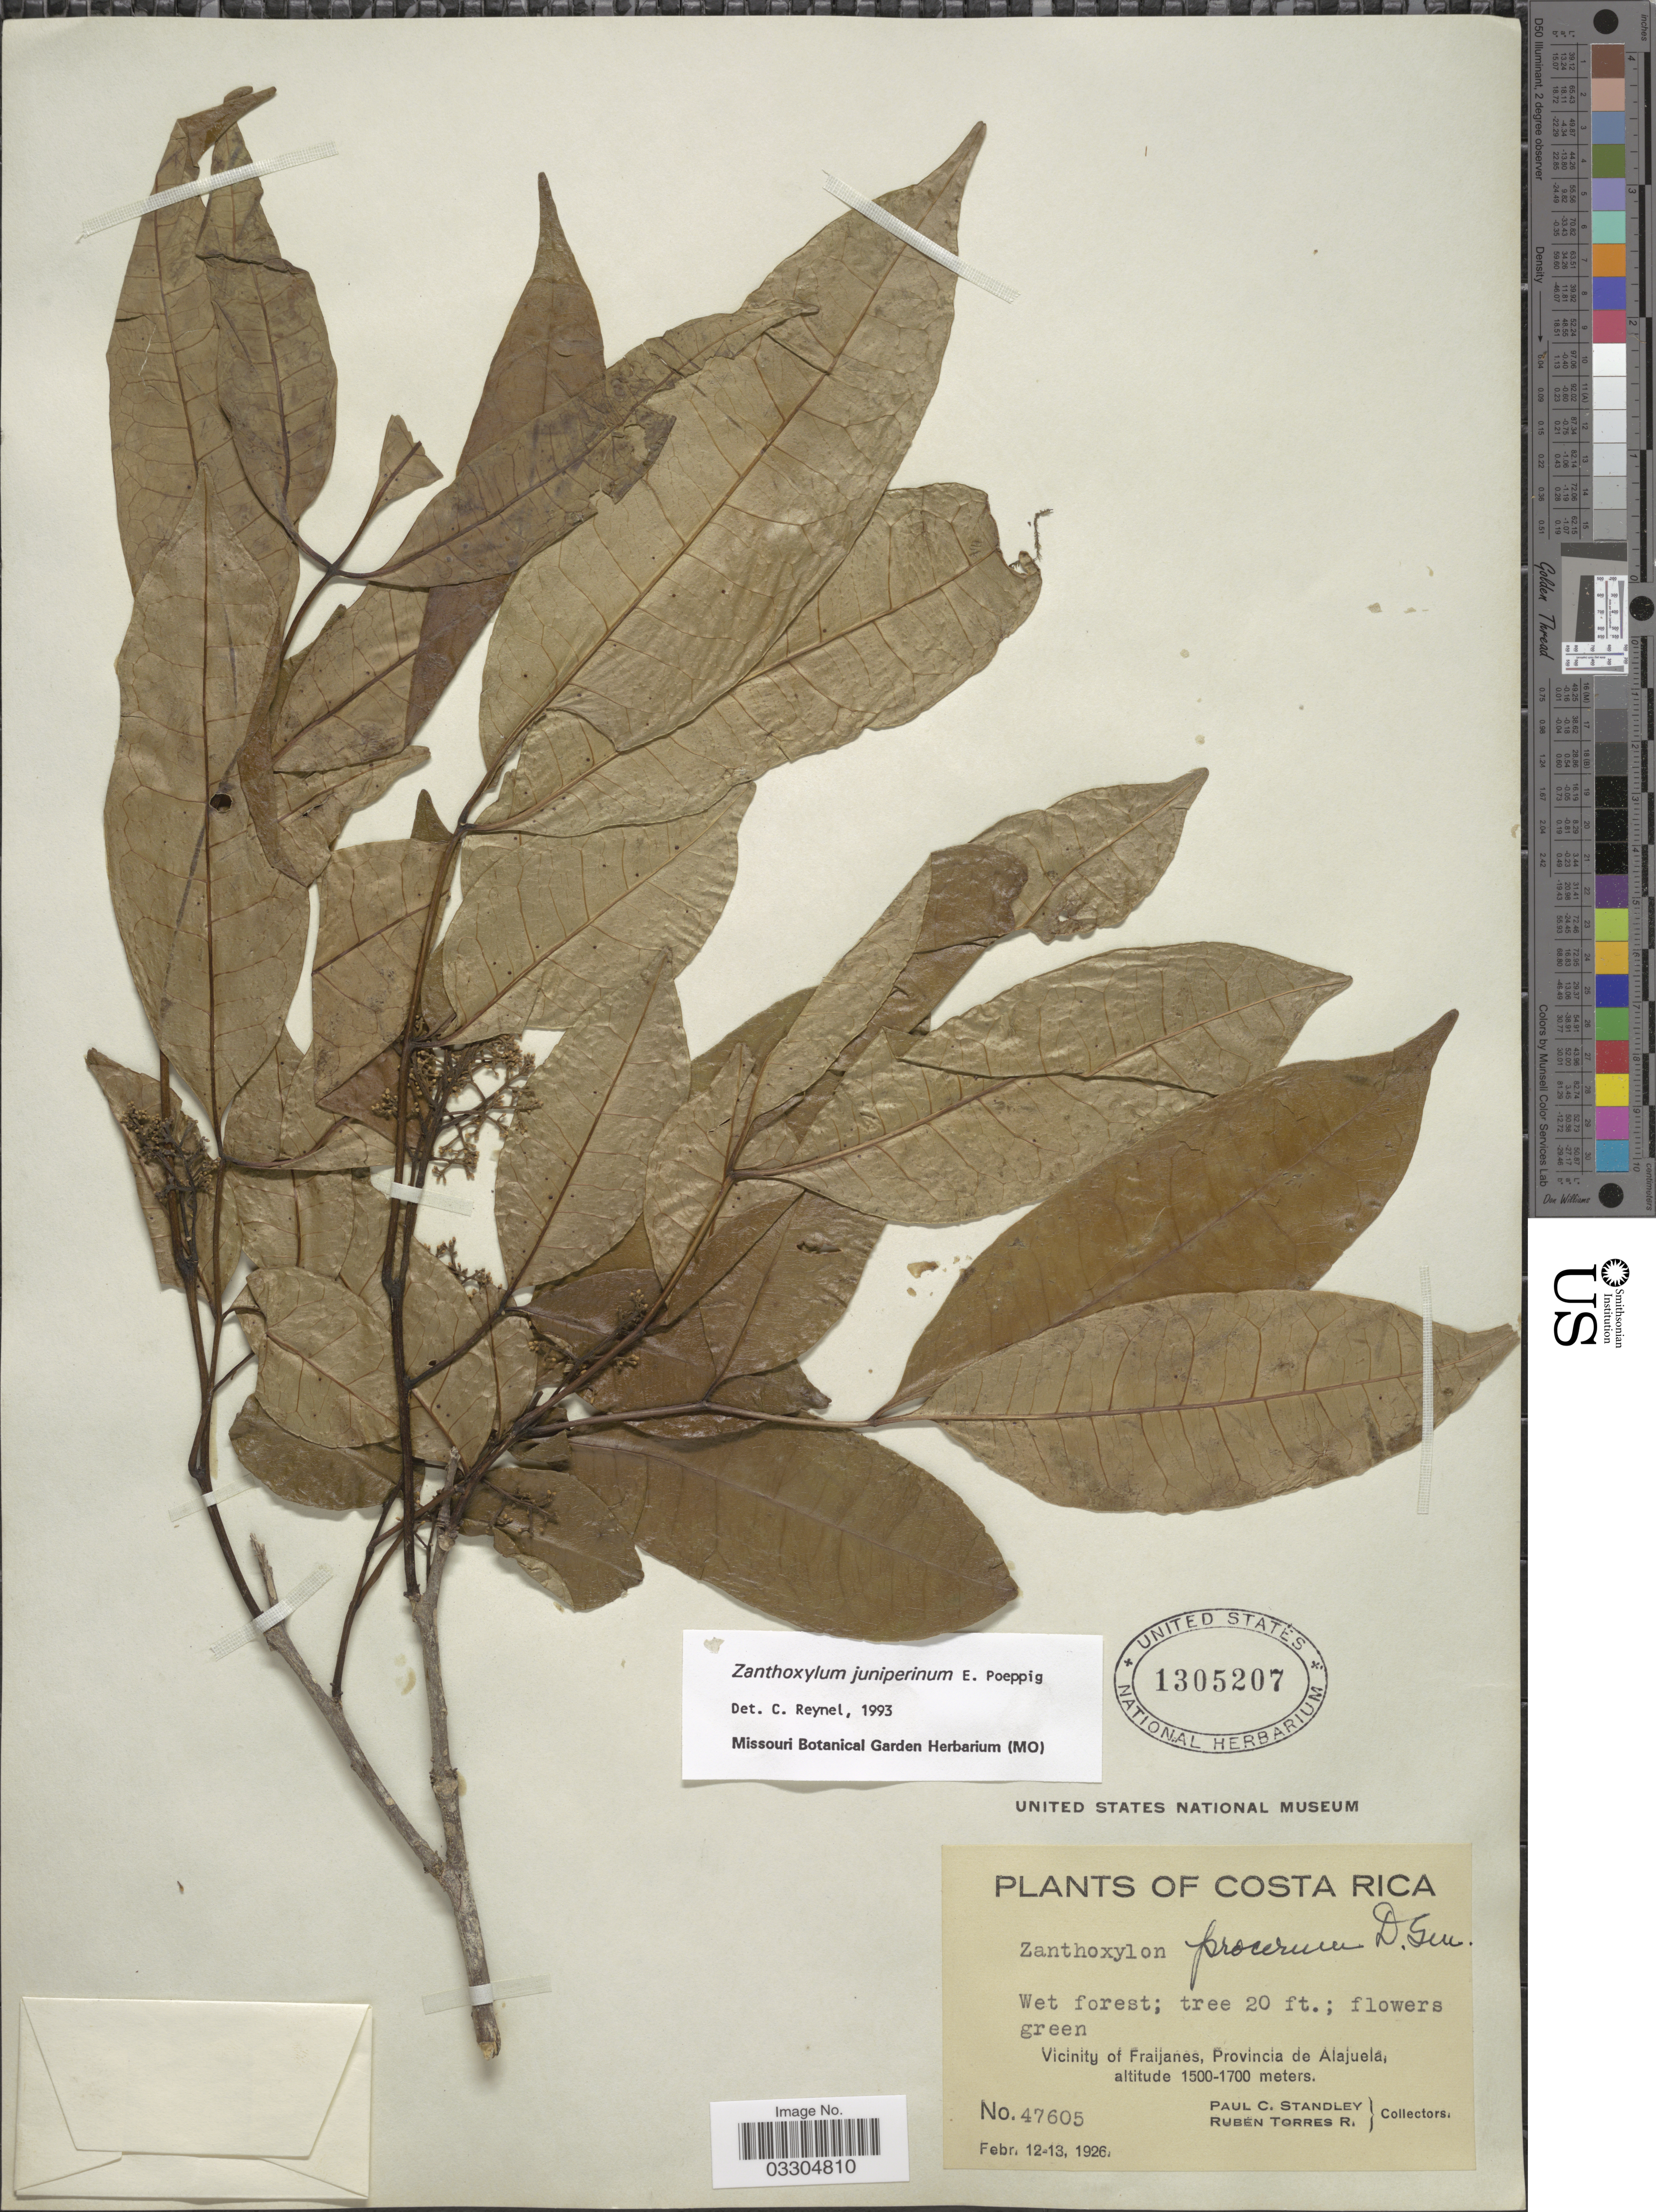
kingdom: Plantae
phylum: Tracheophyta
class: Magnoliopsida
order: Sapindales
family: Rutaceae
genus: Zanthoxylum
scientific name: Zanthoxylum procerum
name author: Donn. Sm.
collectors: P. C. Standley & R. Torres Rojas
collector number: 47605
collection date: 1926-02-12/1926-02-13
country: Costa Rica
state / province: Alajuela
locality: Vicinity of Fraijanes.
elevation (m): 1500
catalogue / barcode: US 1305207